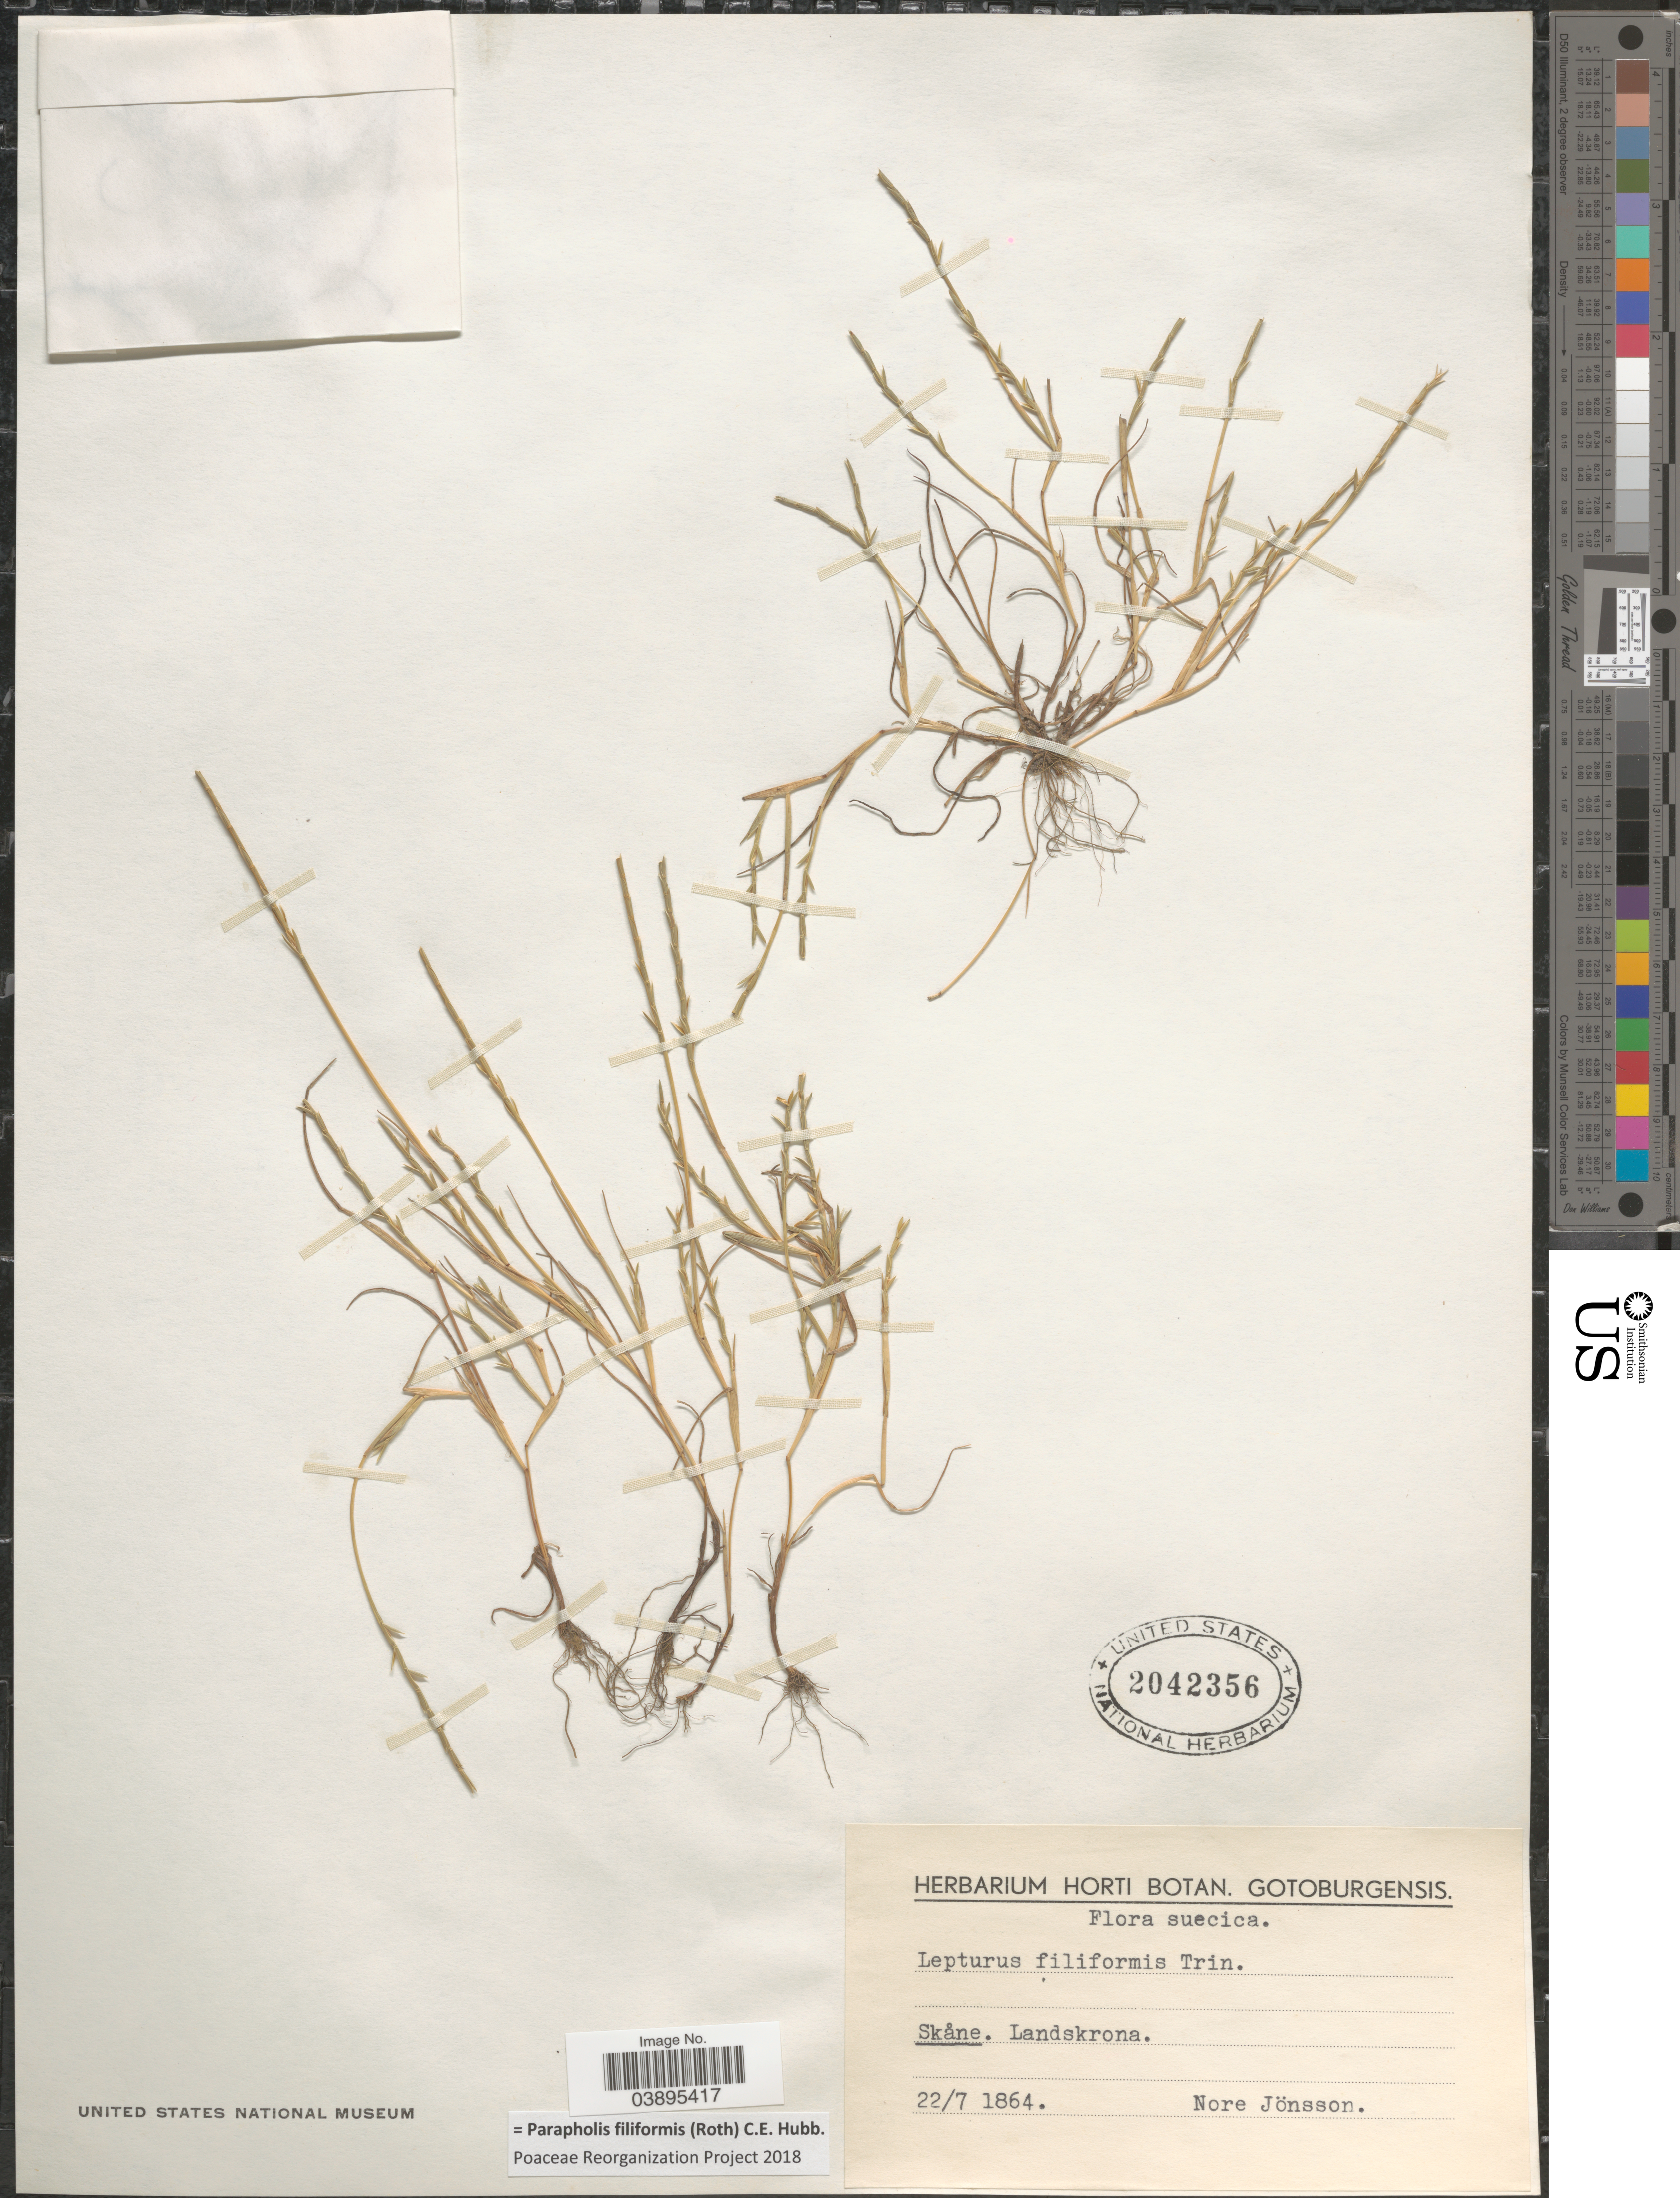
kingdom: Plantae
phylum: Tracheophyta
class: Liliopsida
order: Poales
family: Poaceae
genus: Parapholis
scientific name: Parapholis filiformis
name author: (Roth) C.E. Hubb.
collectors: N. Jönsson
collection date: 1864-07-22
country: Sweden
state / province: Skåne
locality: Suecica. Landskrona.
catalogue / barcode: US 2042356